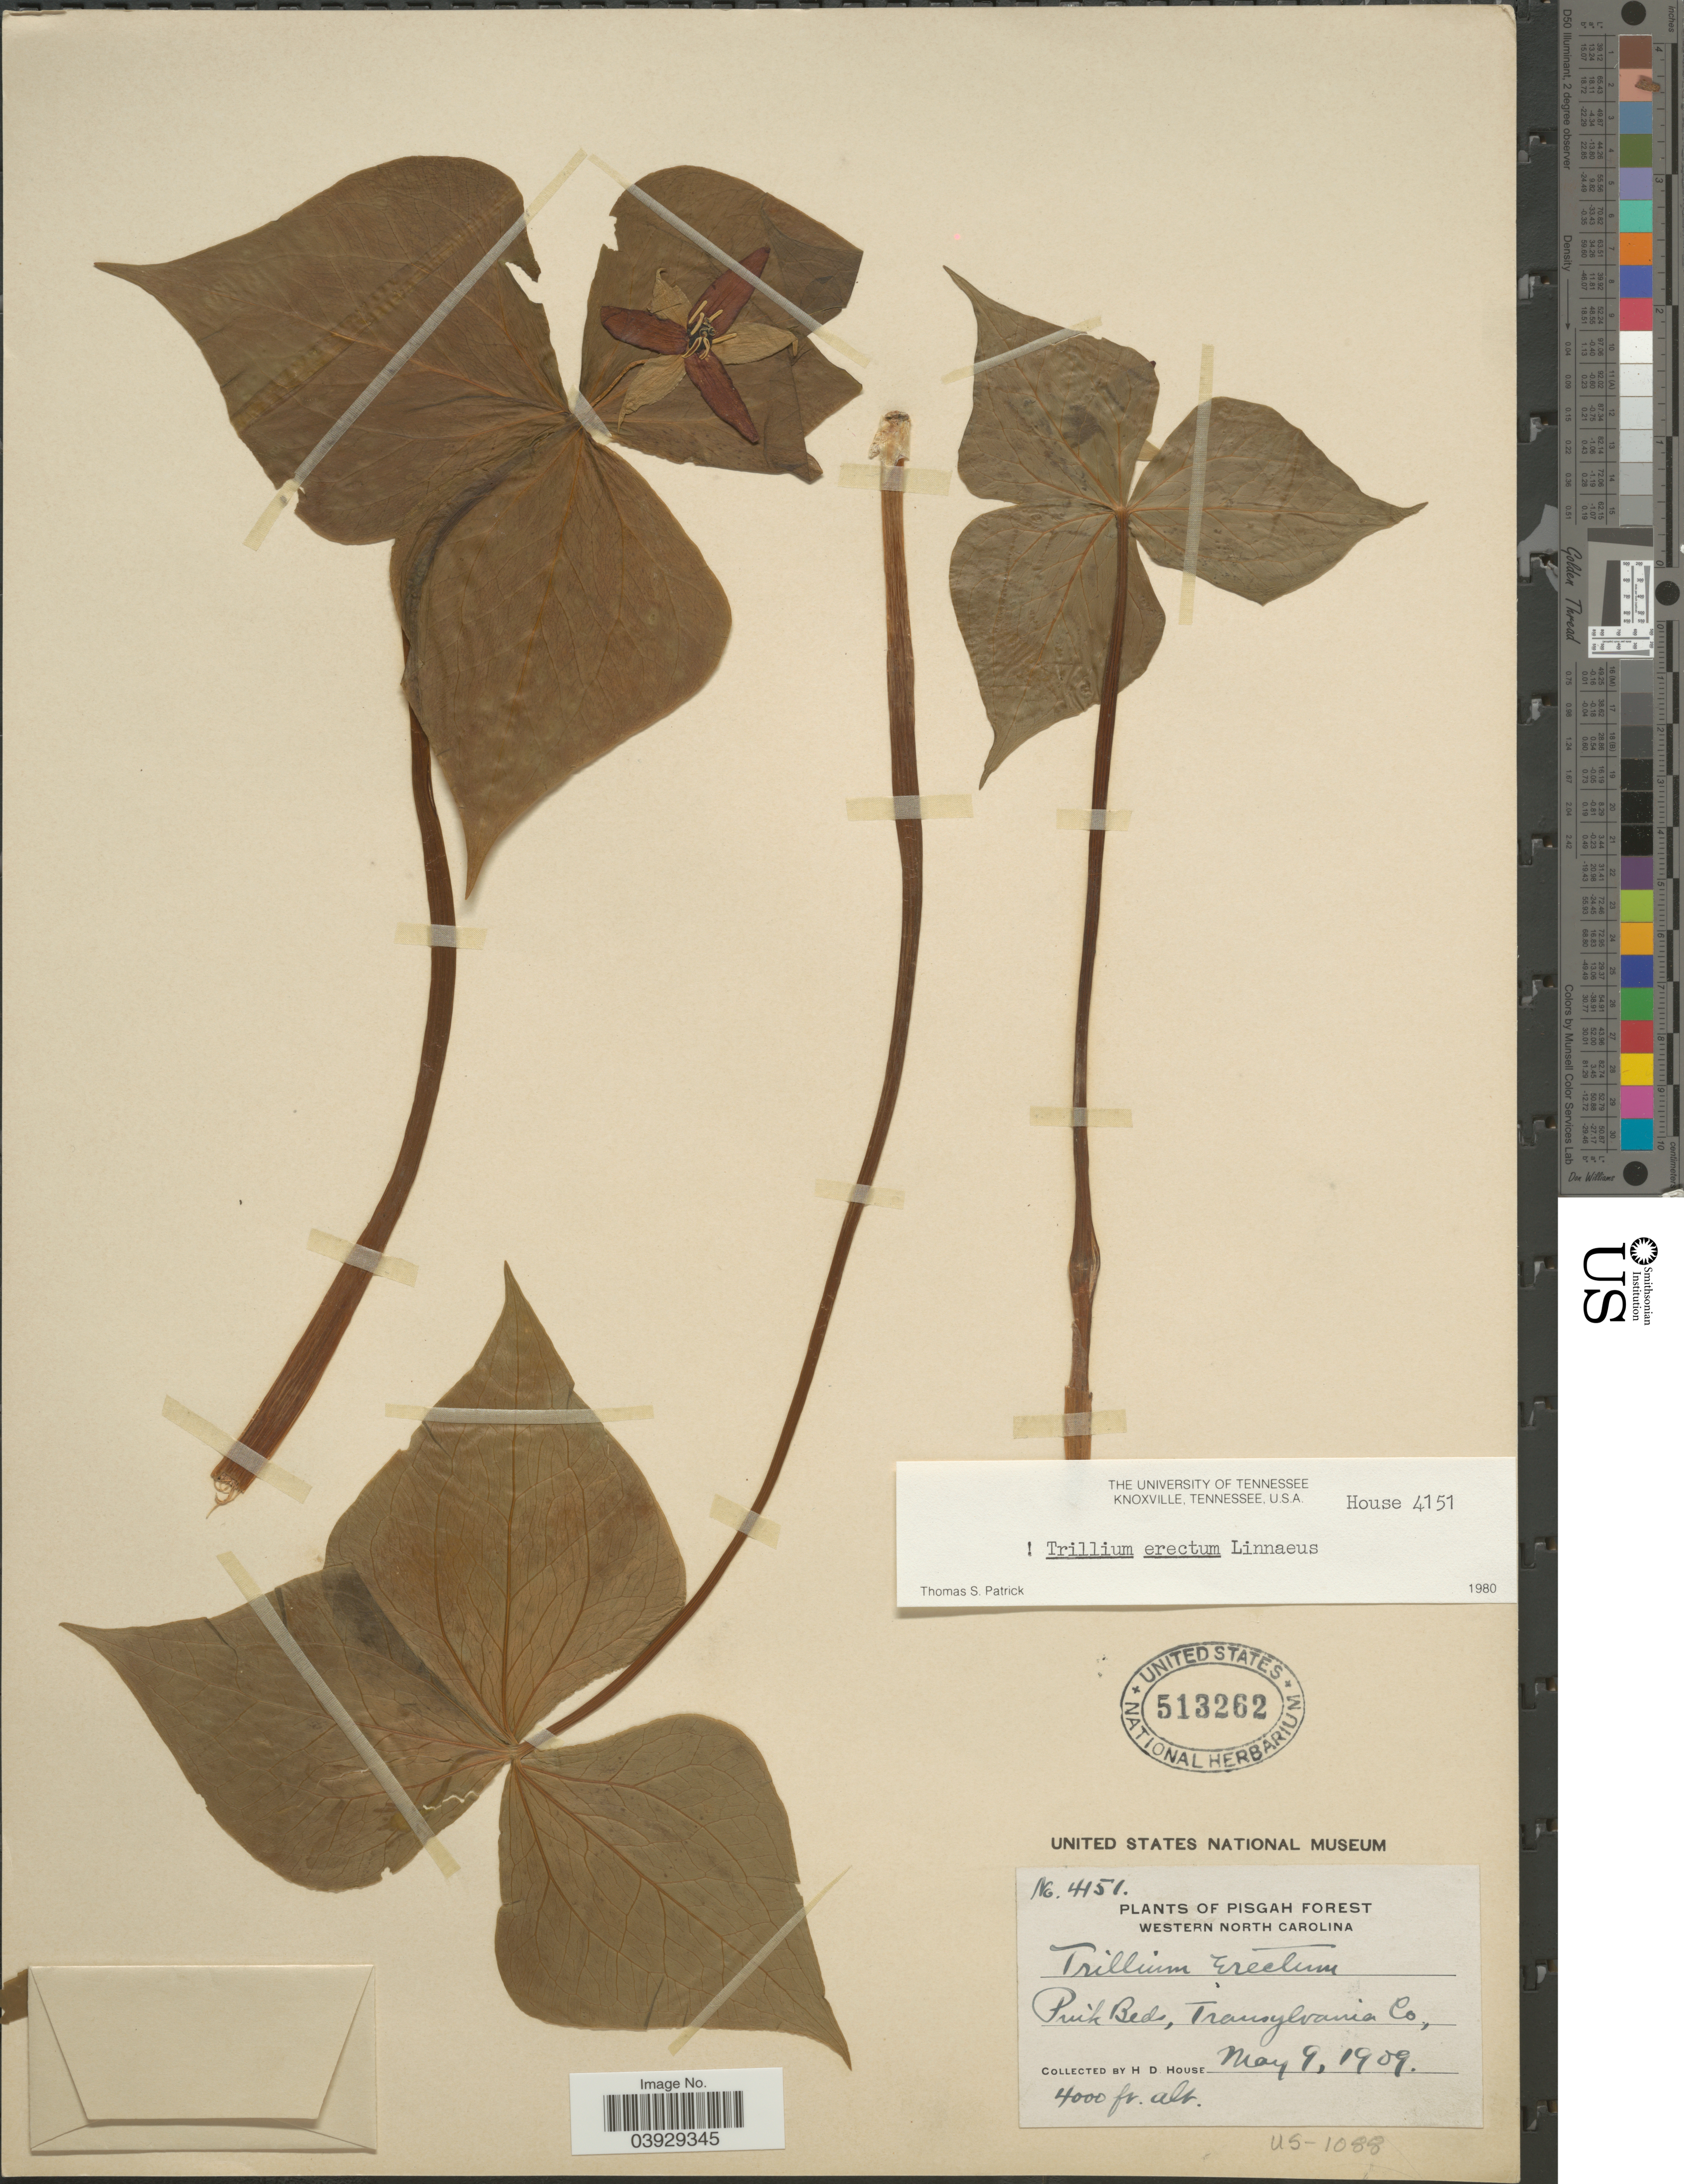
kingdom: Plantae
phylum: Tracheophyta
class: Liliopsida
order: Liliales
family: Melanthiaceae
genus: Trillium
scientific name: Trillium erectum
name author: L.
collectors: H. D. House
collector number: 4151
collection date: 1909-05-09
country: United States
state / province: North Carolina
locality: Pisgah Forest. Western North Carolina. Pink Beds, Transylvania Co.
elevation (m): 1219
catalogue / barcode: US 513262